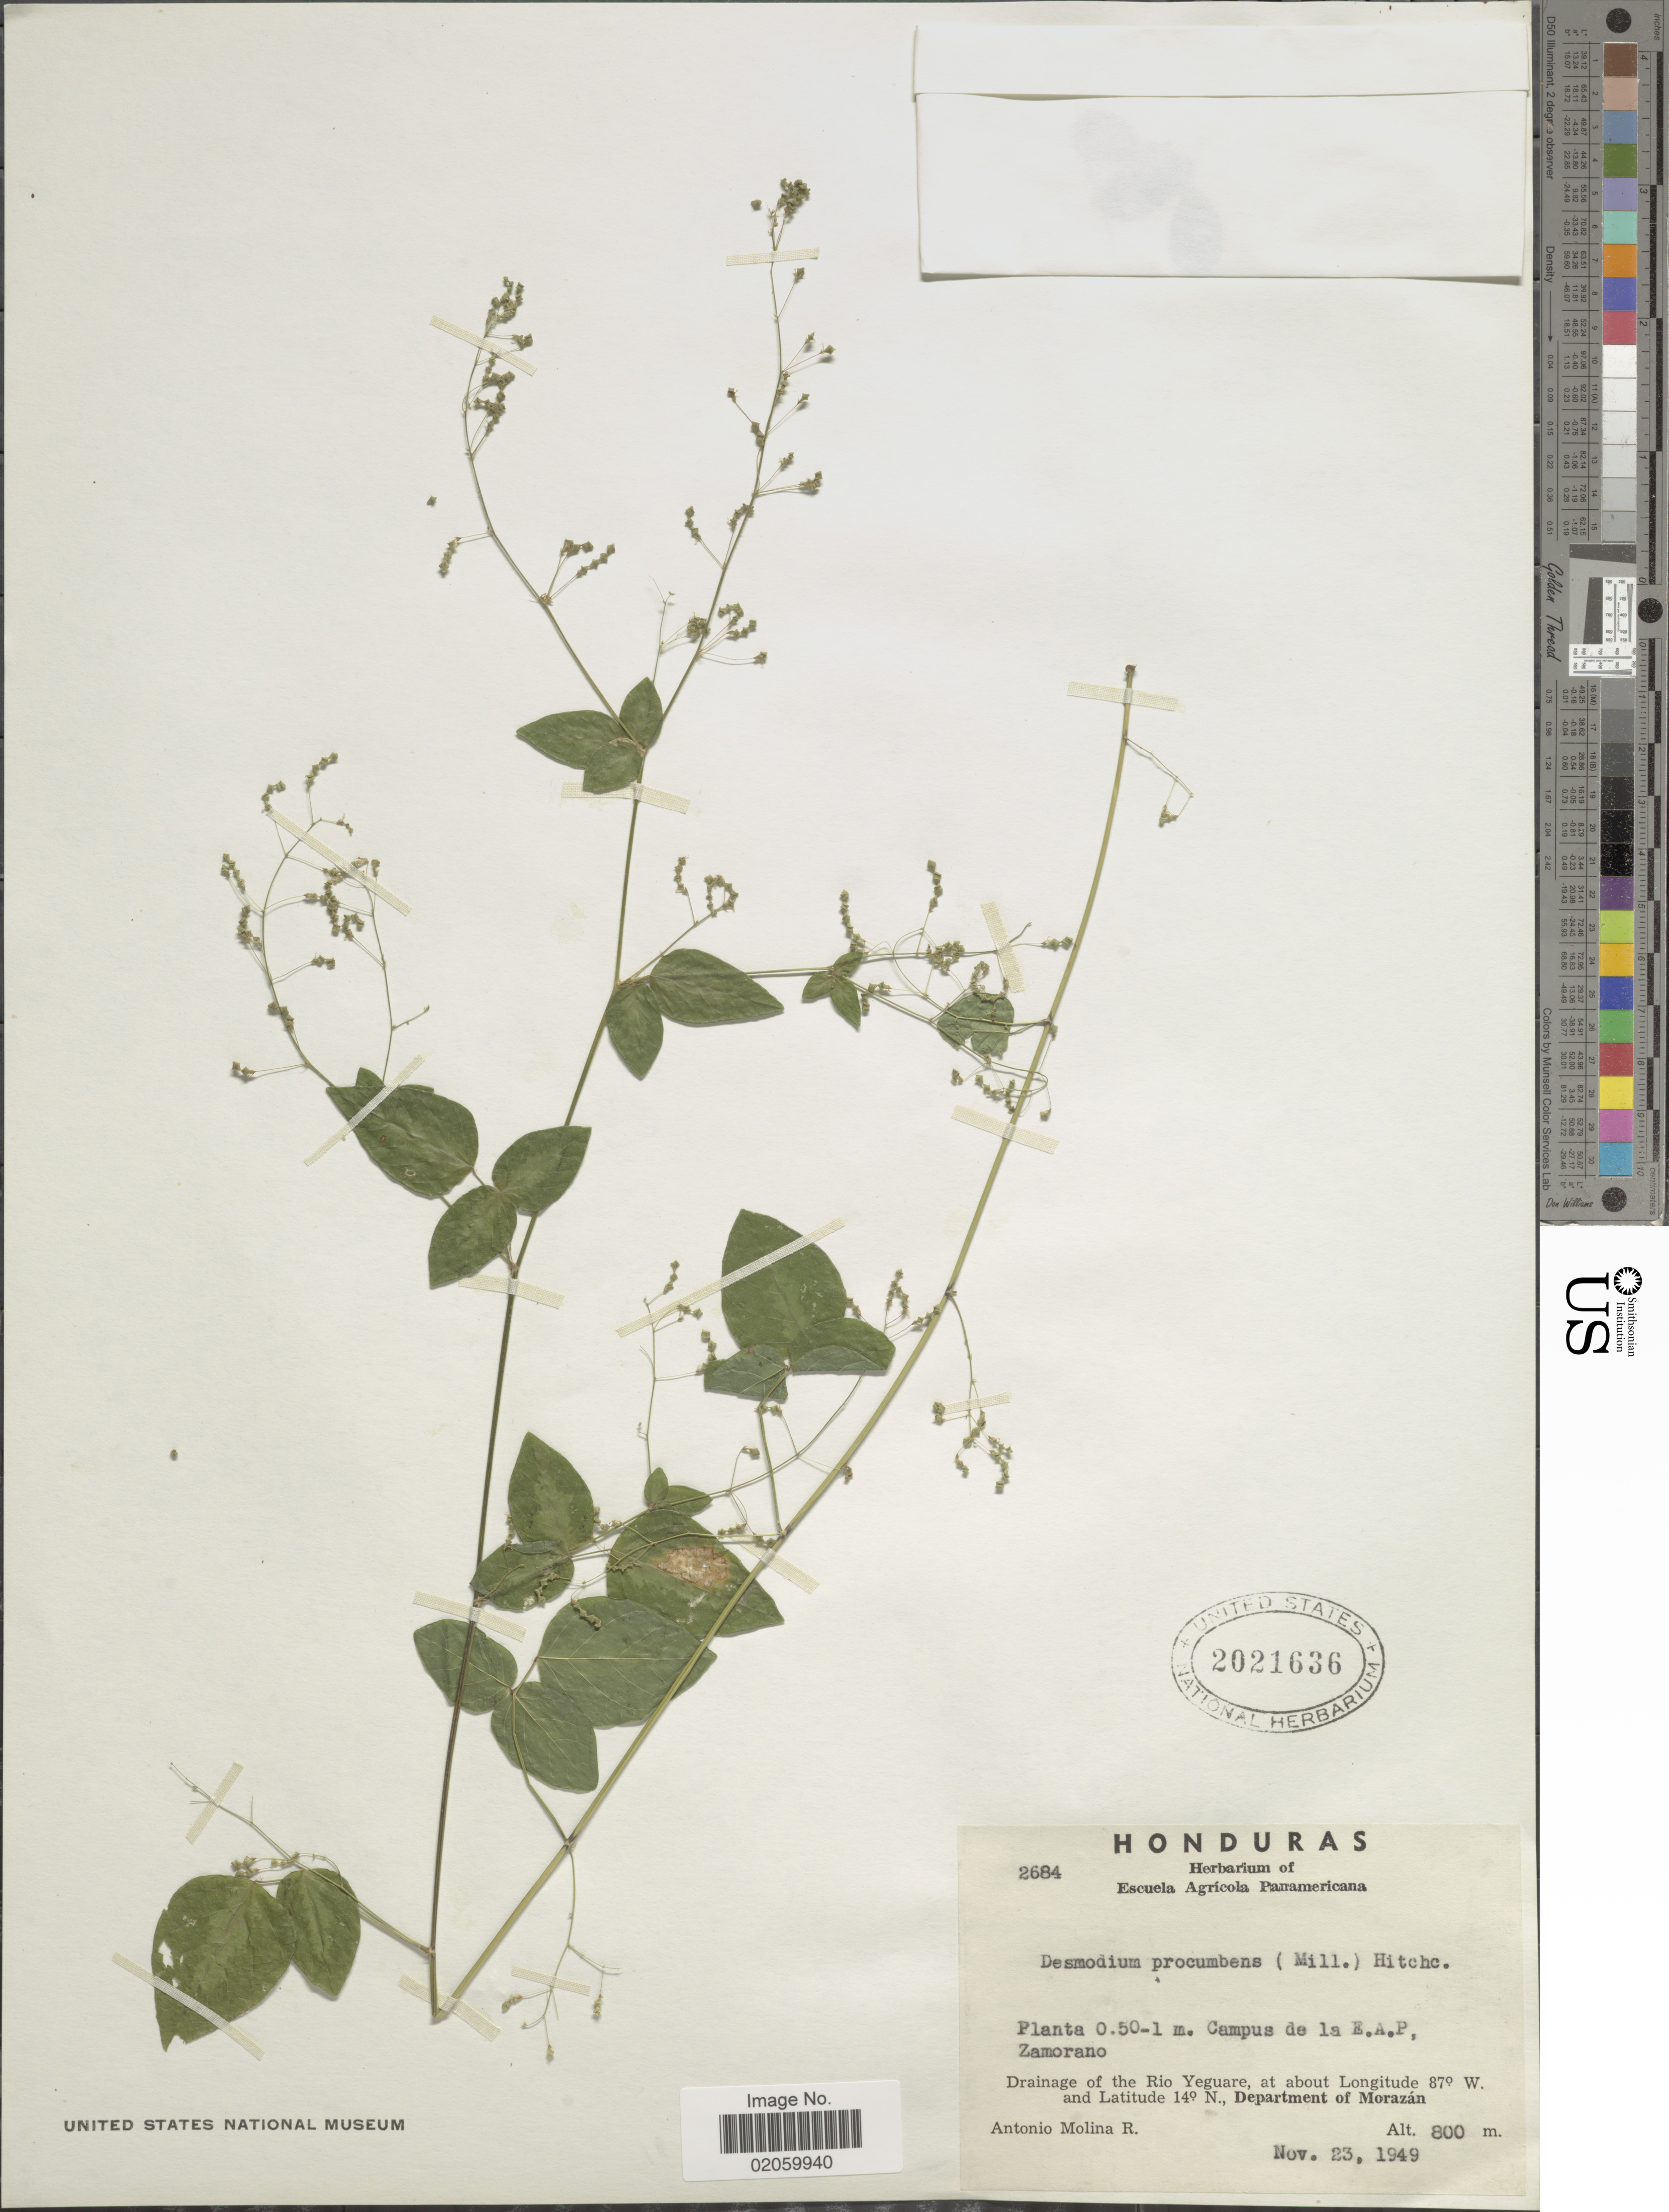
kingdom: Plantae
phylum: Tracheophyta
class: Magnoliopsida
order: Fabales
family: Fabaceae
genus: Desmodium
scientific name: Desmodium procumbens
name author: (Mill.) Hitchc.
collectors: A. Molina R.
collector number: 2684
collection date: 1949-11-23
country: Honduras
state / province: Fco. Morazán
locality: Drainage of the Rio Yeguare, campus de la E.A.P. Zamorano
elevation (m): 800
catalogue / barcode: US 2021636